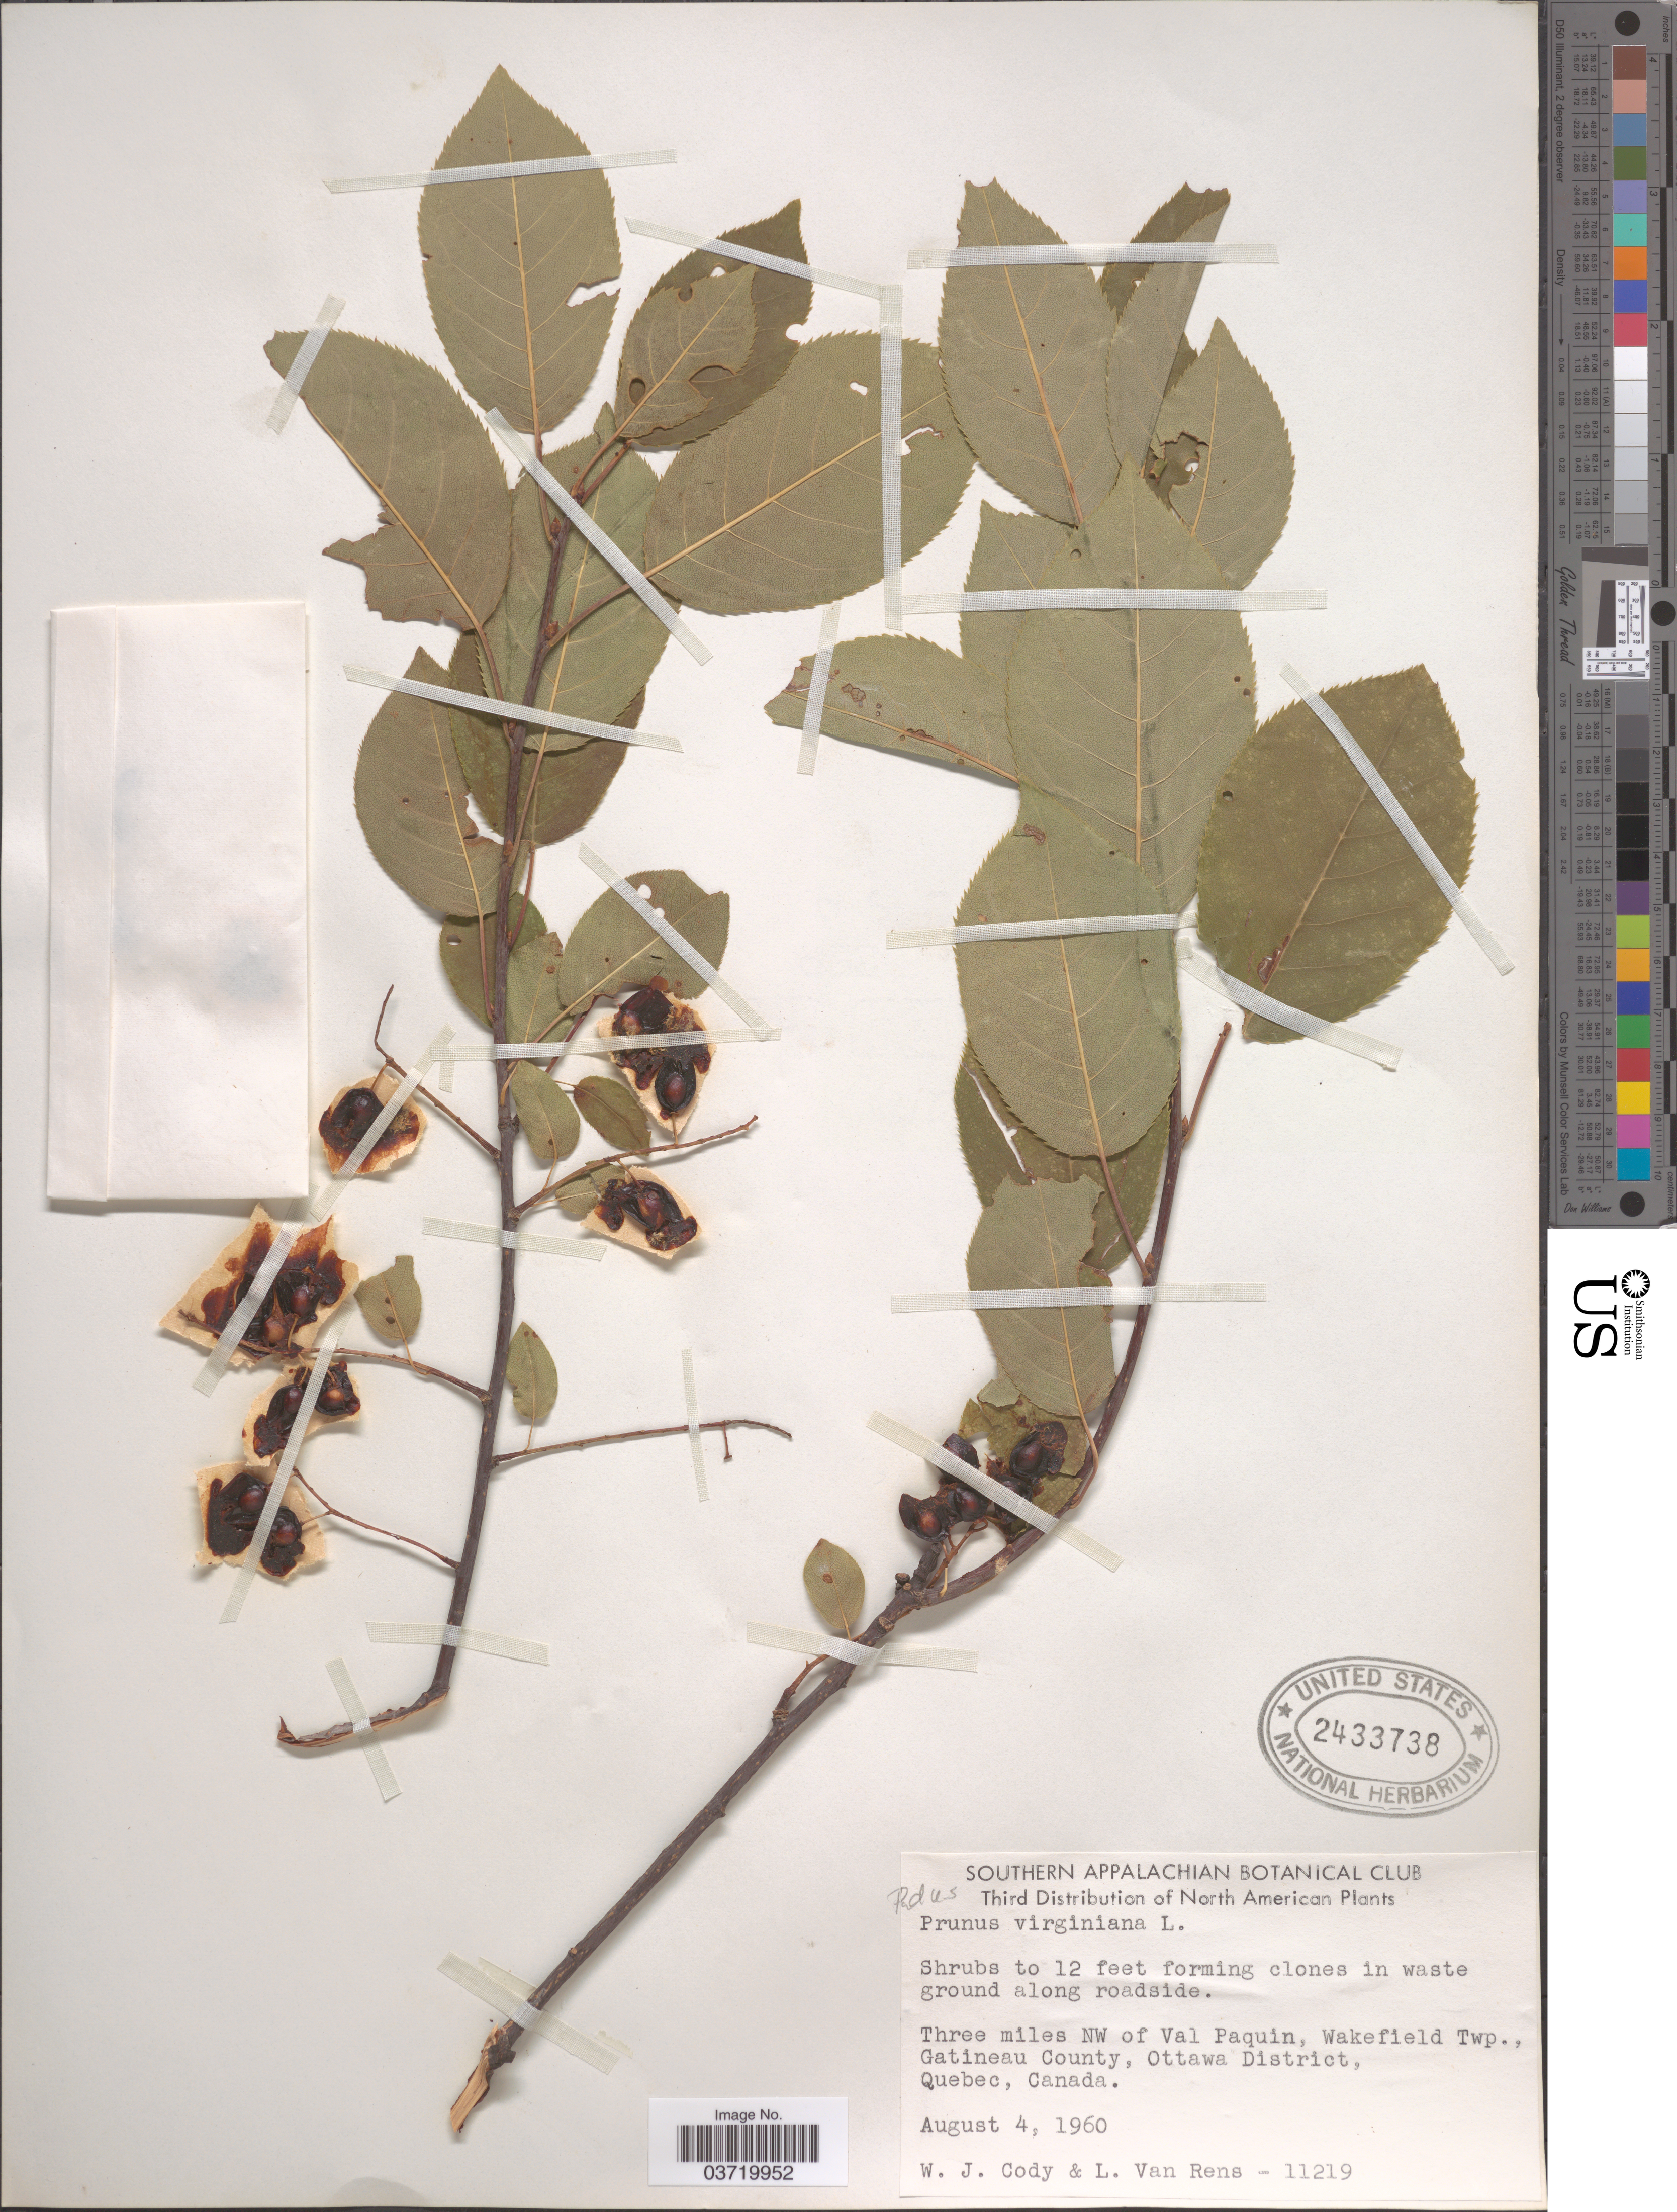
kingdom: Plantae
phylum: Tracheophyta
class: Magnoliopsida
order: Rosales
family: Rosaceae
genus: Prunus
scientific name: Prunus virginiana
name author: L.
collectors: W. Cody & L. Van Rens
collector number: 11219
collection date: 1960-08-04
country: Canada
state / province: Quebec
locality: Three miles NW of Val Paquin, Wakefield Twp., Gatineau County, Ottawa District.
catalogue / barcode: US 2433738